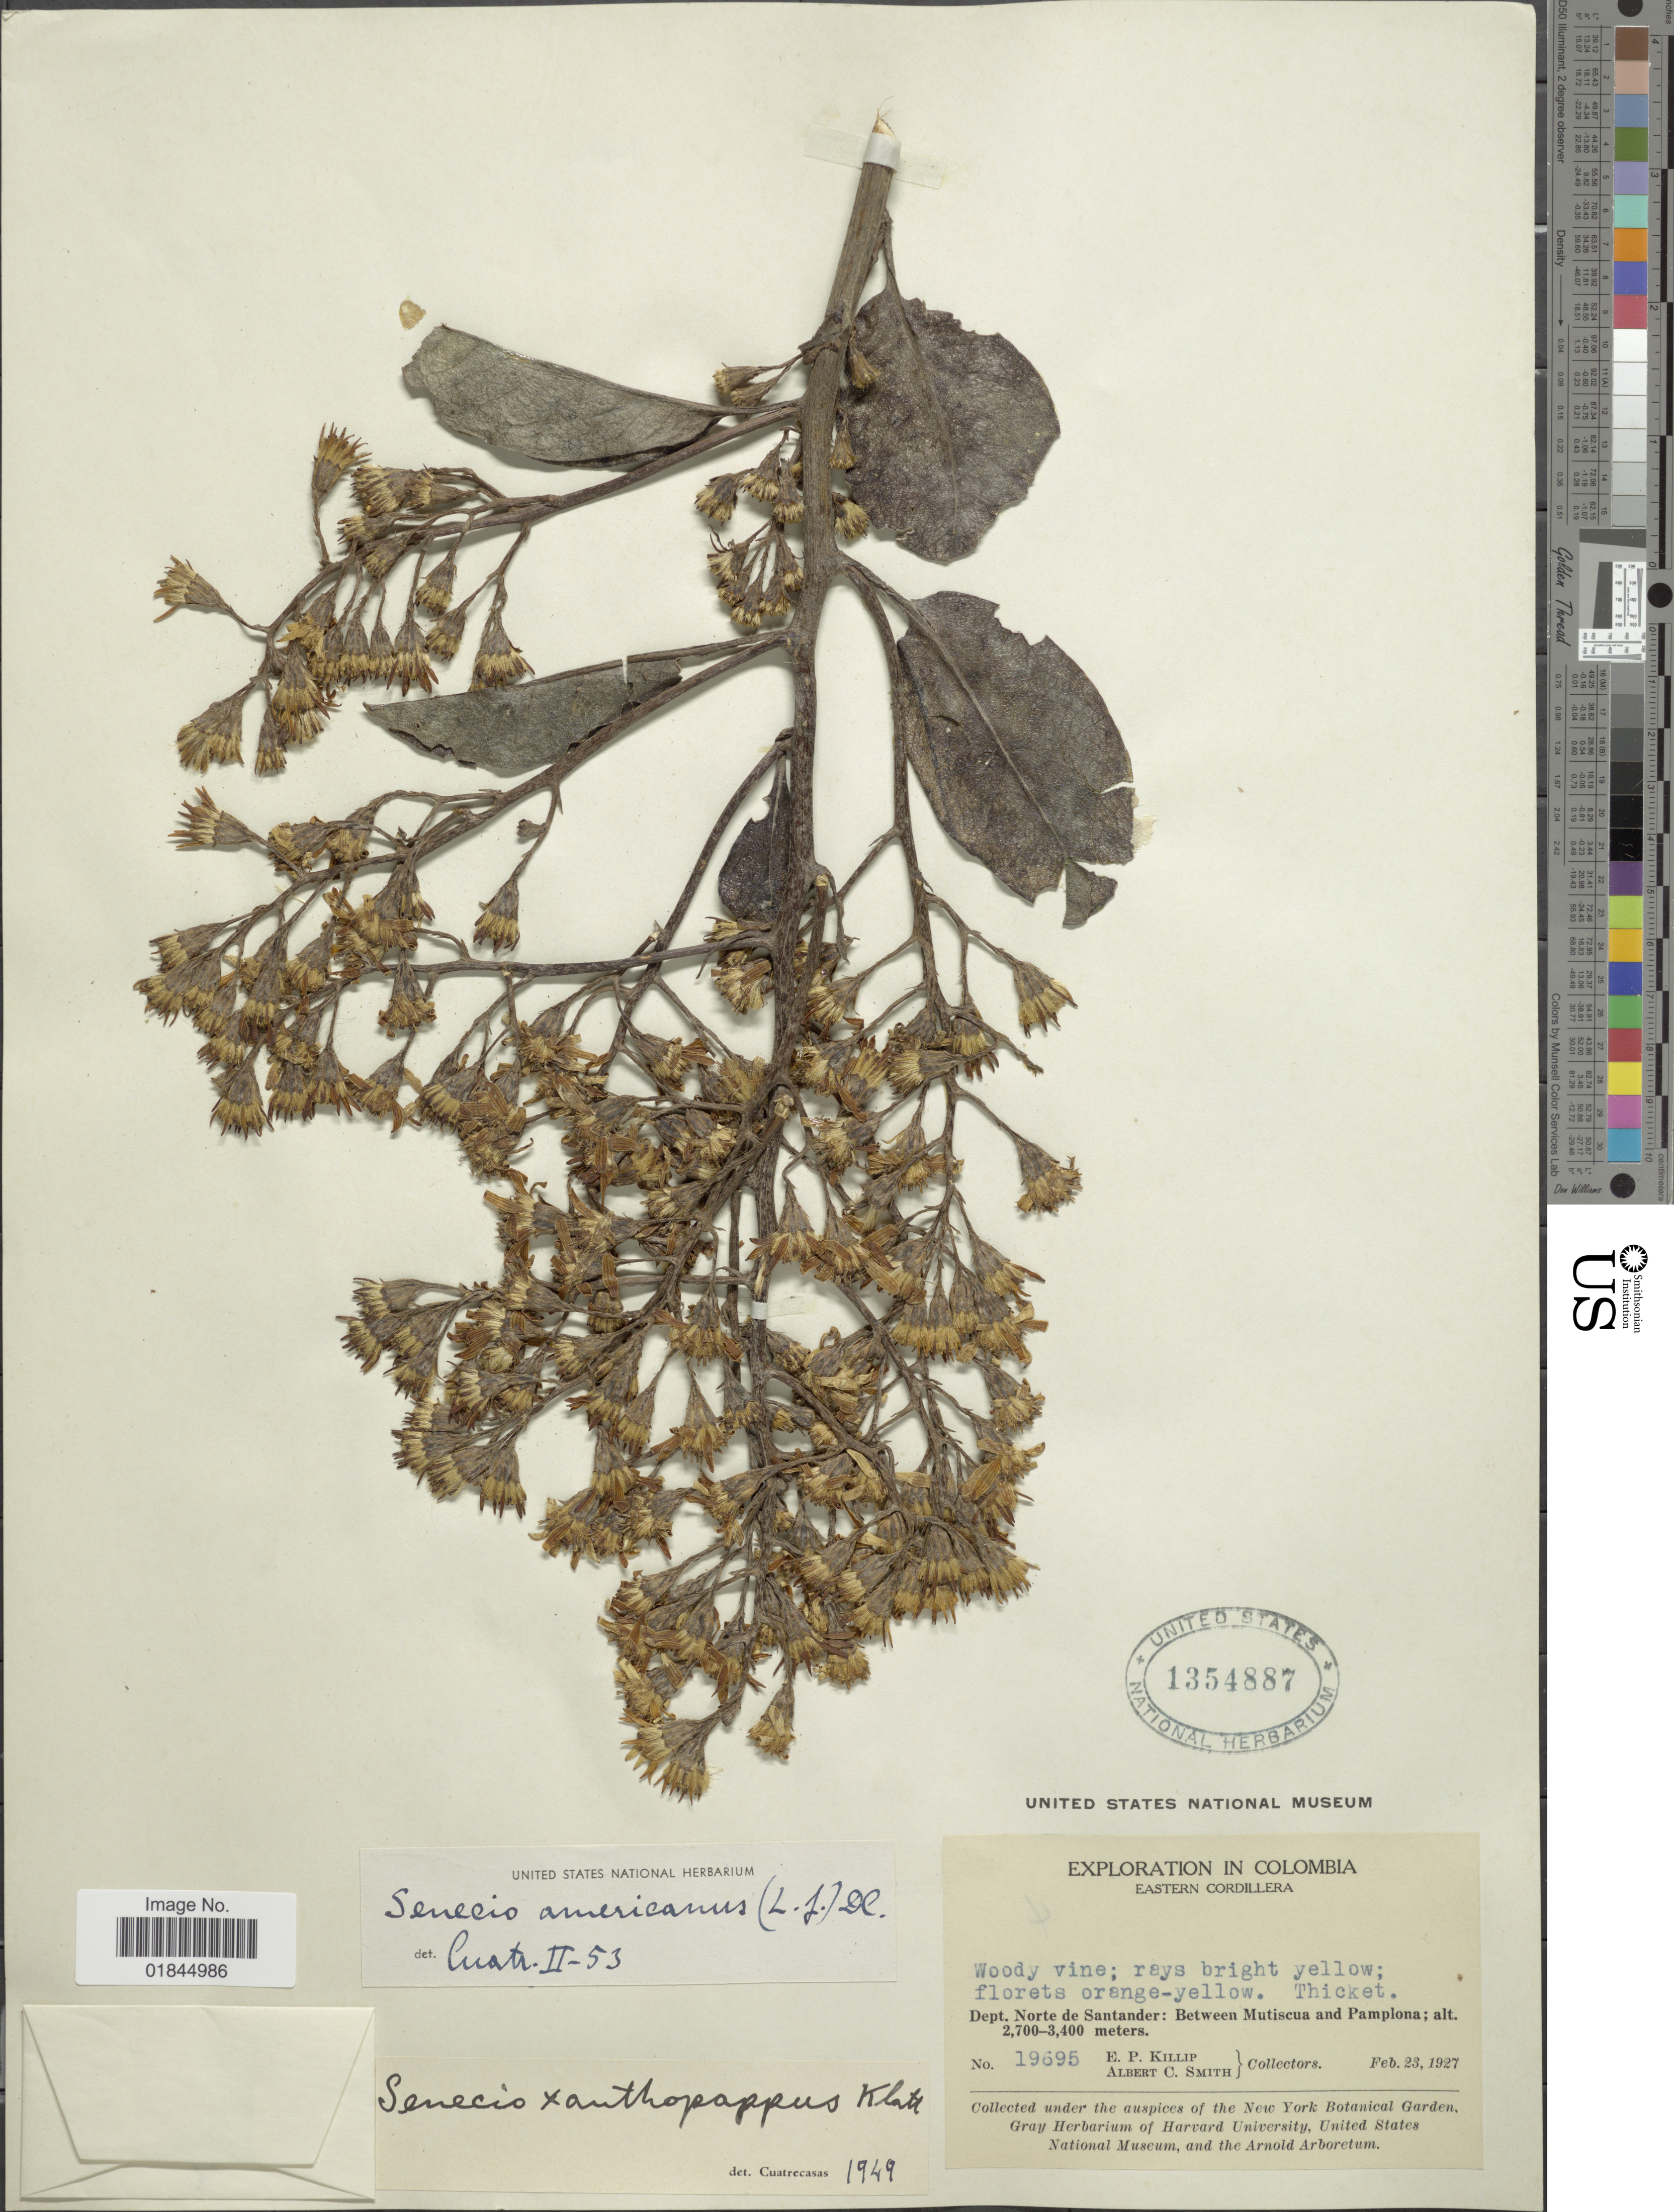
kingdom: Plantae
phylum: Tracheophyta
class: Magnoliopsida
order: Asterales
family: Asteraceae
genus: Pentacalia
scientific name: Pentacalia americana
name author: (L. f.) Cuatrec.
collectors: E. P. Killip & A. C. Smith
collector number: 19695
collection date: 1927-02-23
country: Colombia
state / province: Norte de Santander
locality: Between Mutiscua and Pamplona. Eastern Cordillera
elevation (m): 2700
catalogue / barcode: US 1354887